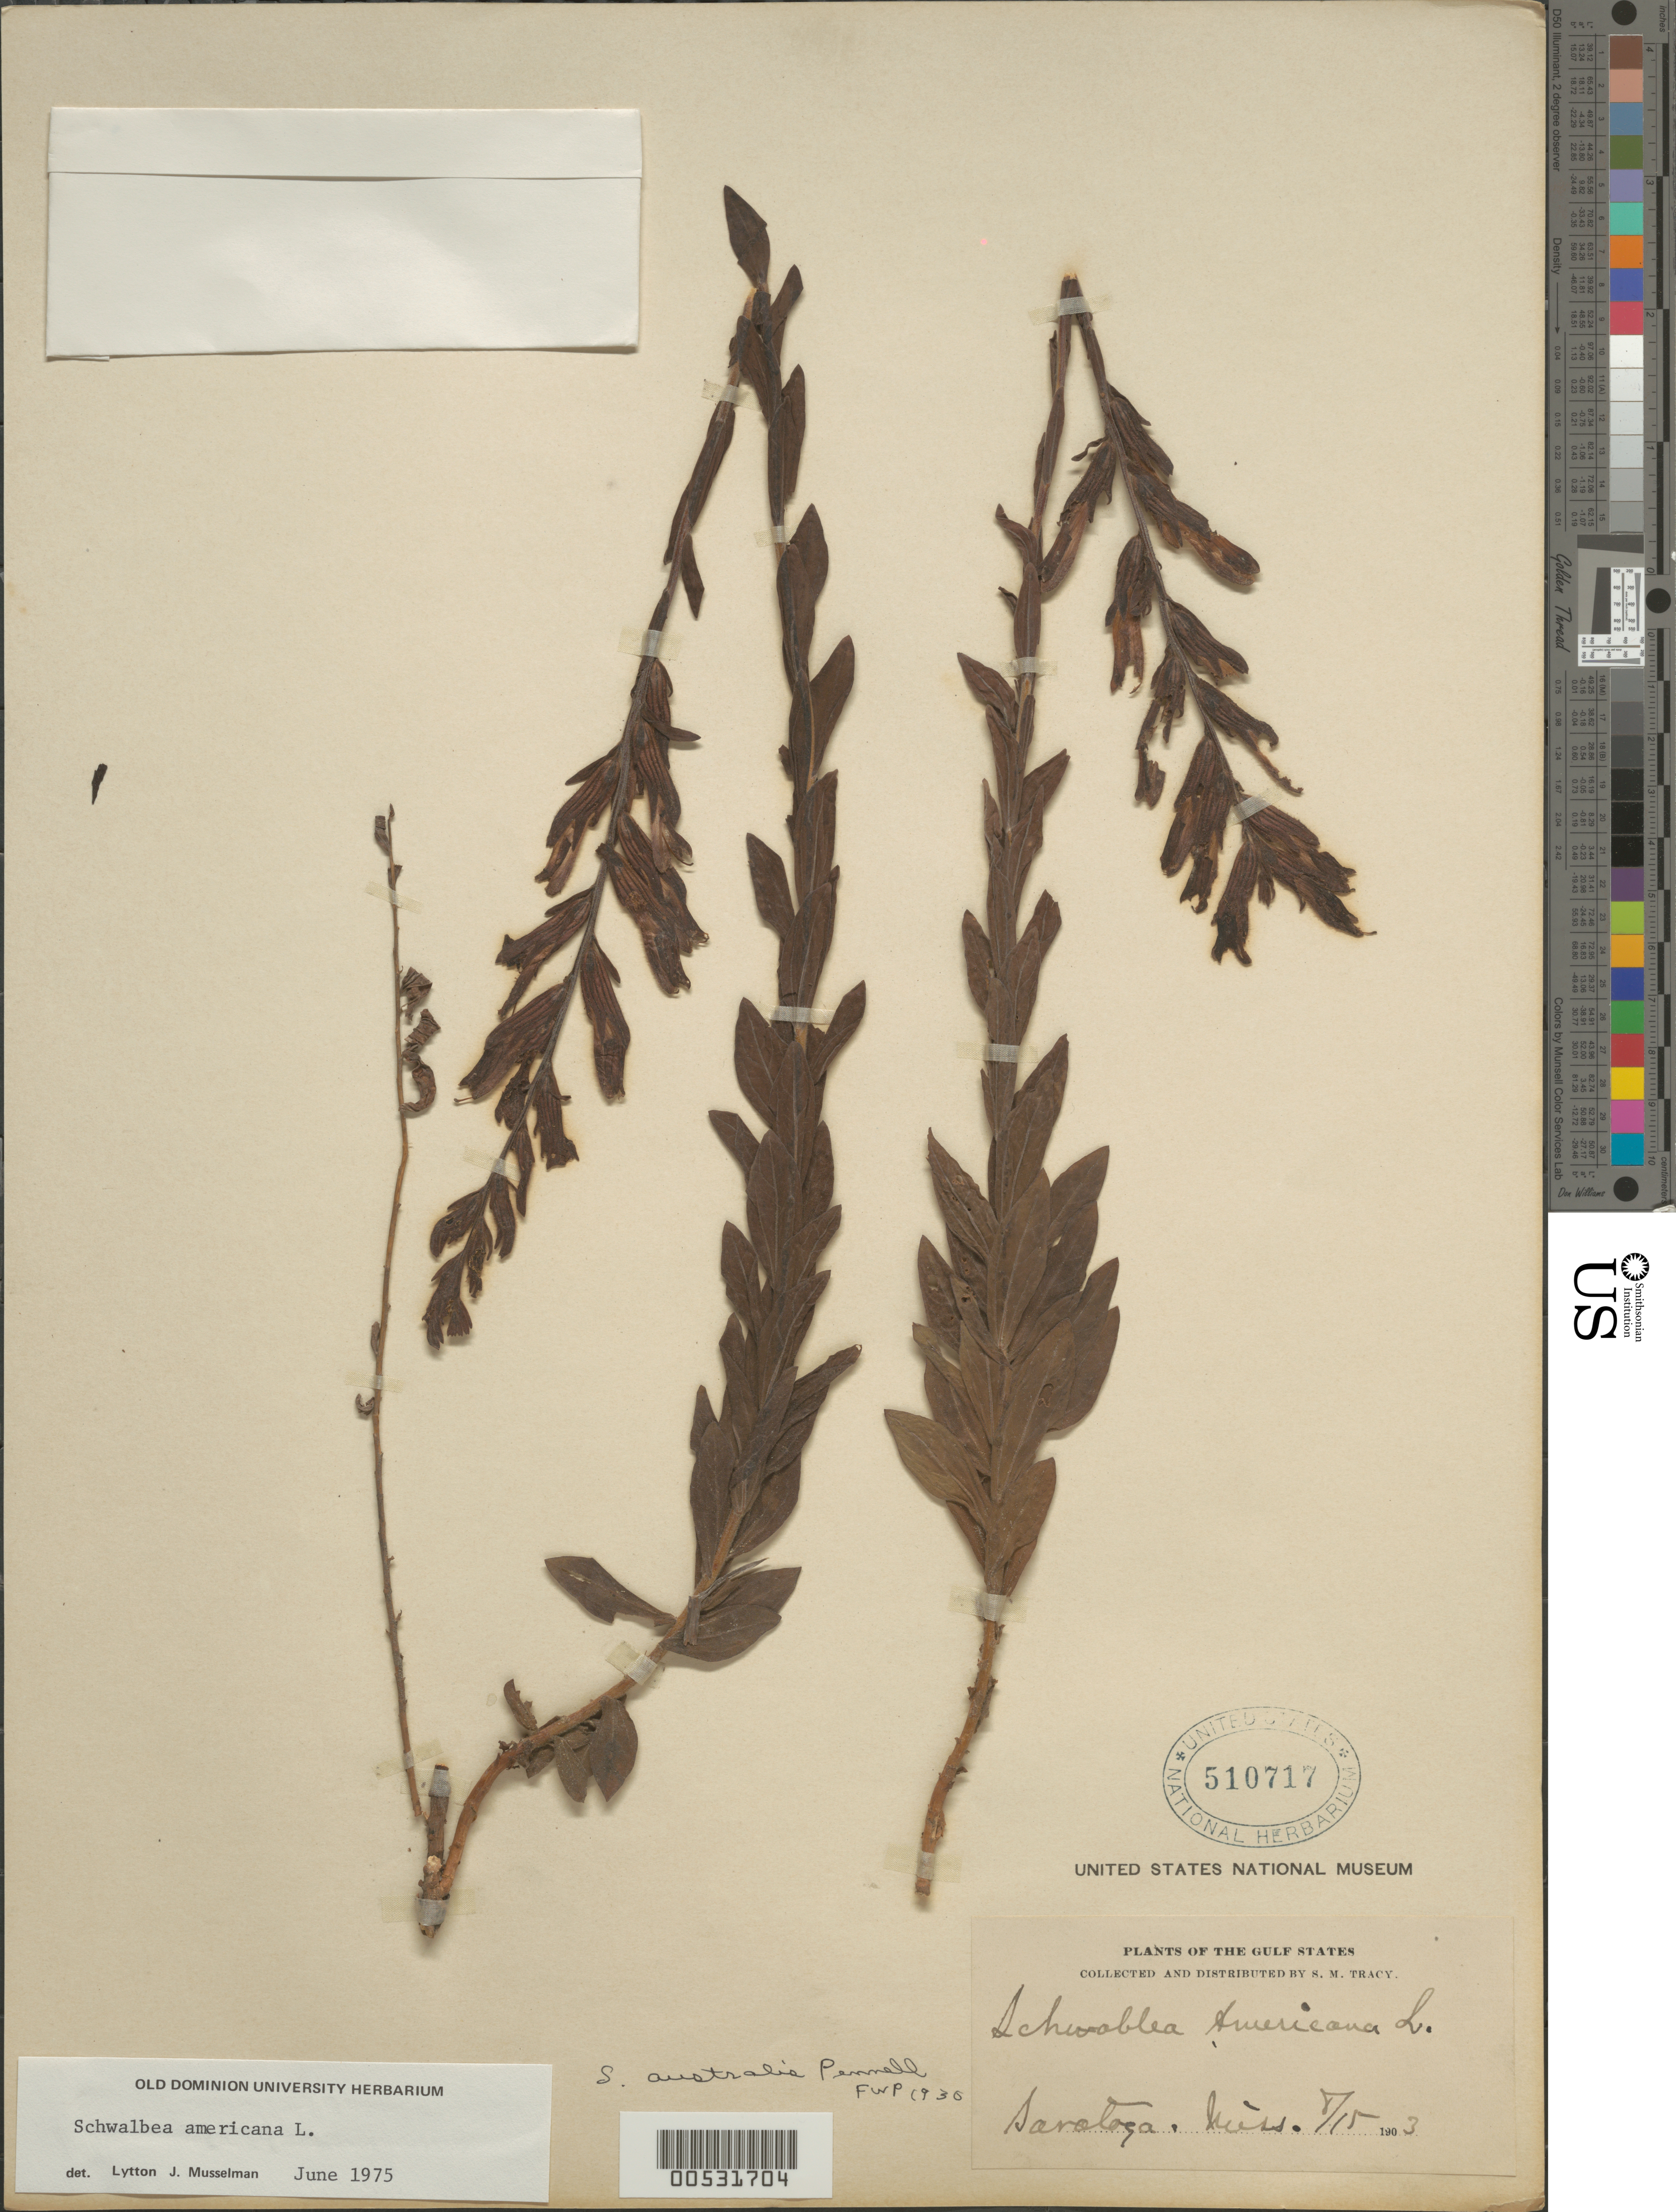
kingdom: Plantae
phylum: Tracheophyta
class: Magnoliopsida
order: Lamiales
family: Orobanchaceae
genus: Schwalbea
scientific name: Schwalbea americana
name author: L.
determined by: Musselman, Lytton J.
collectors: S. M. Tracy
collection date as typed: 15 Aug 1903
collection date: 1903-08-15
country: United States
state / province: New York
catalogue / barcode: US 510717